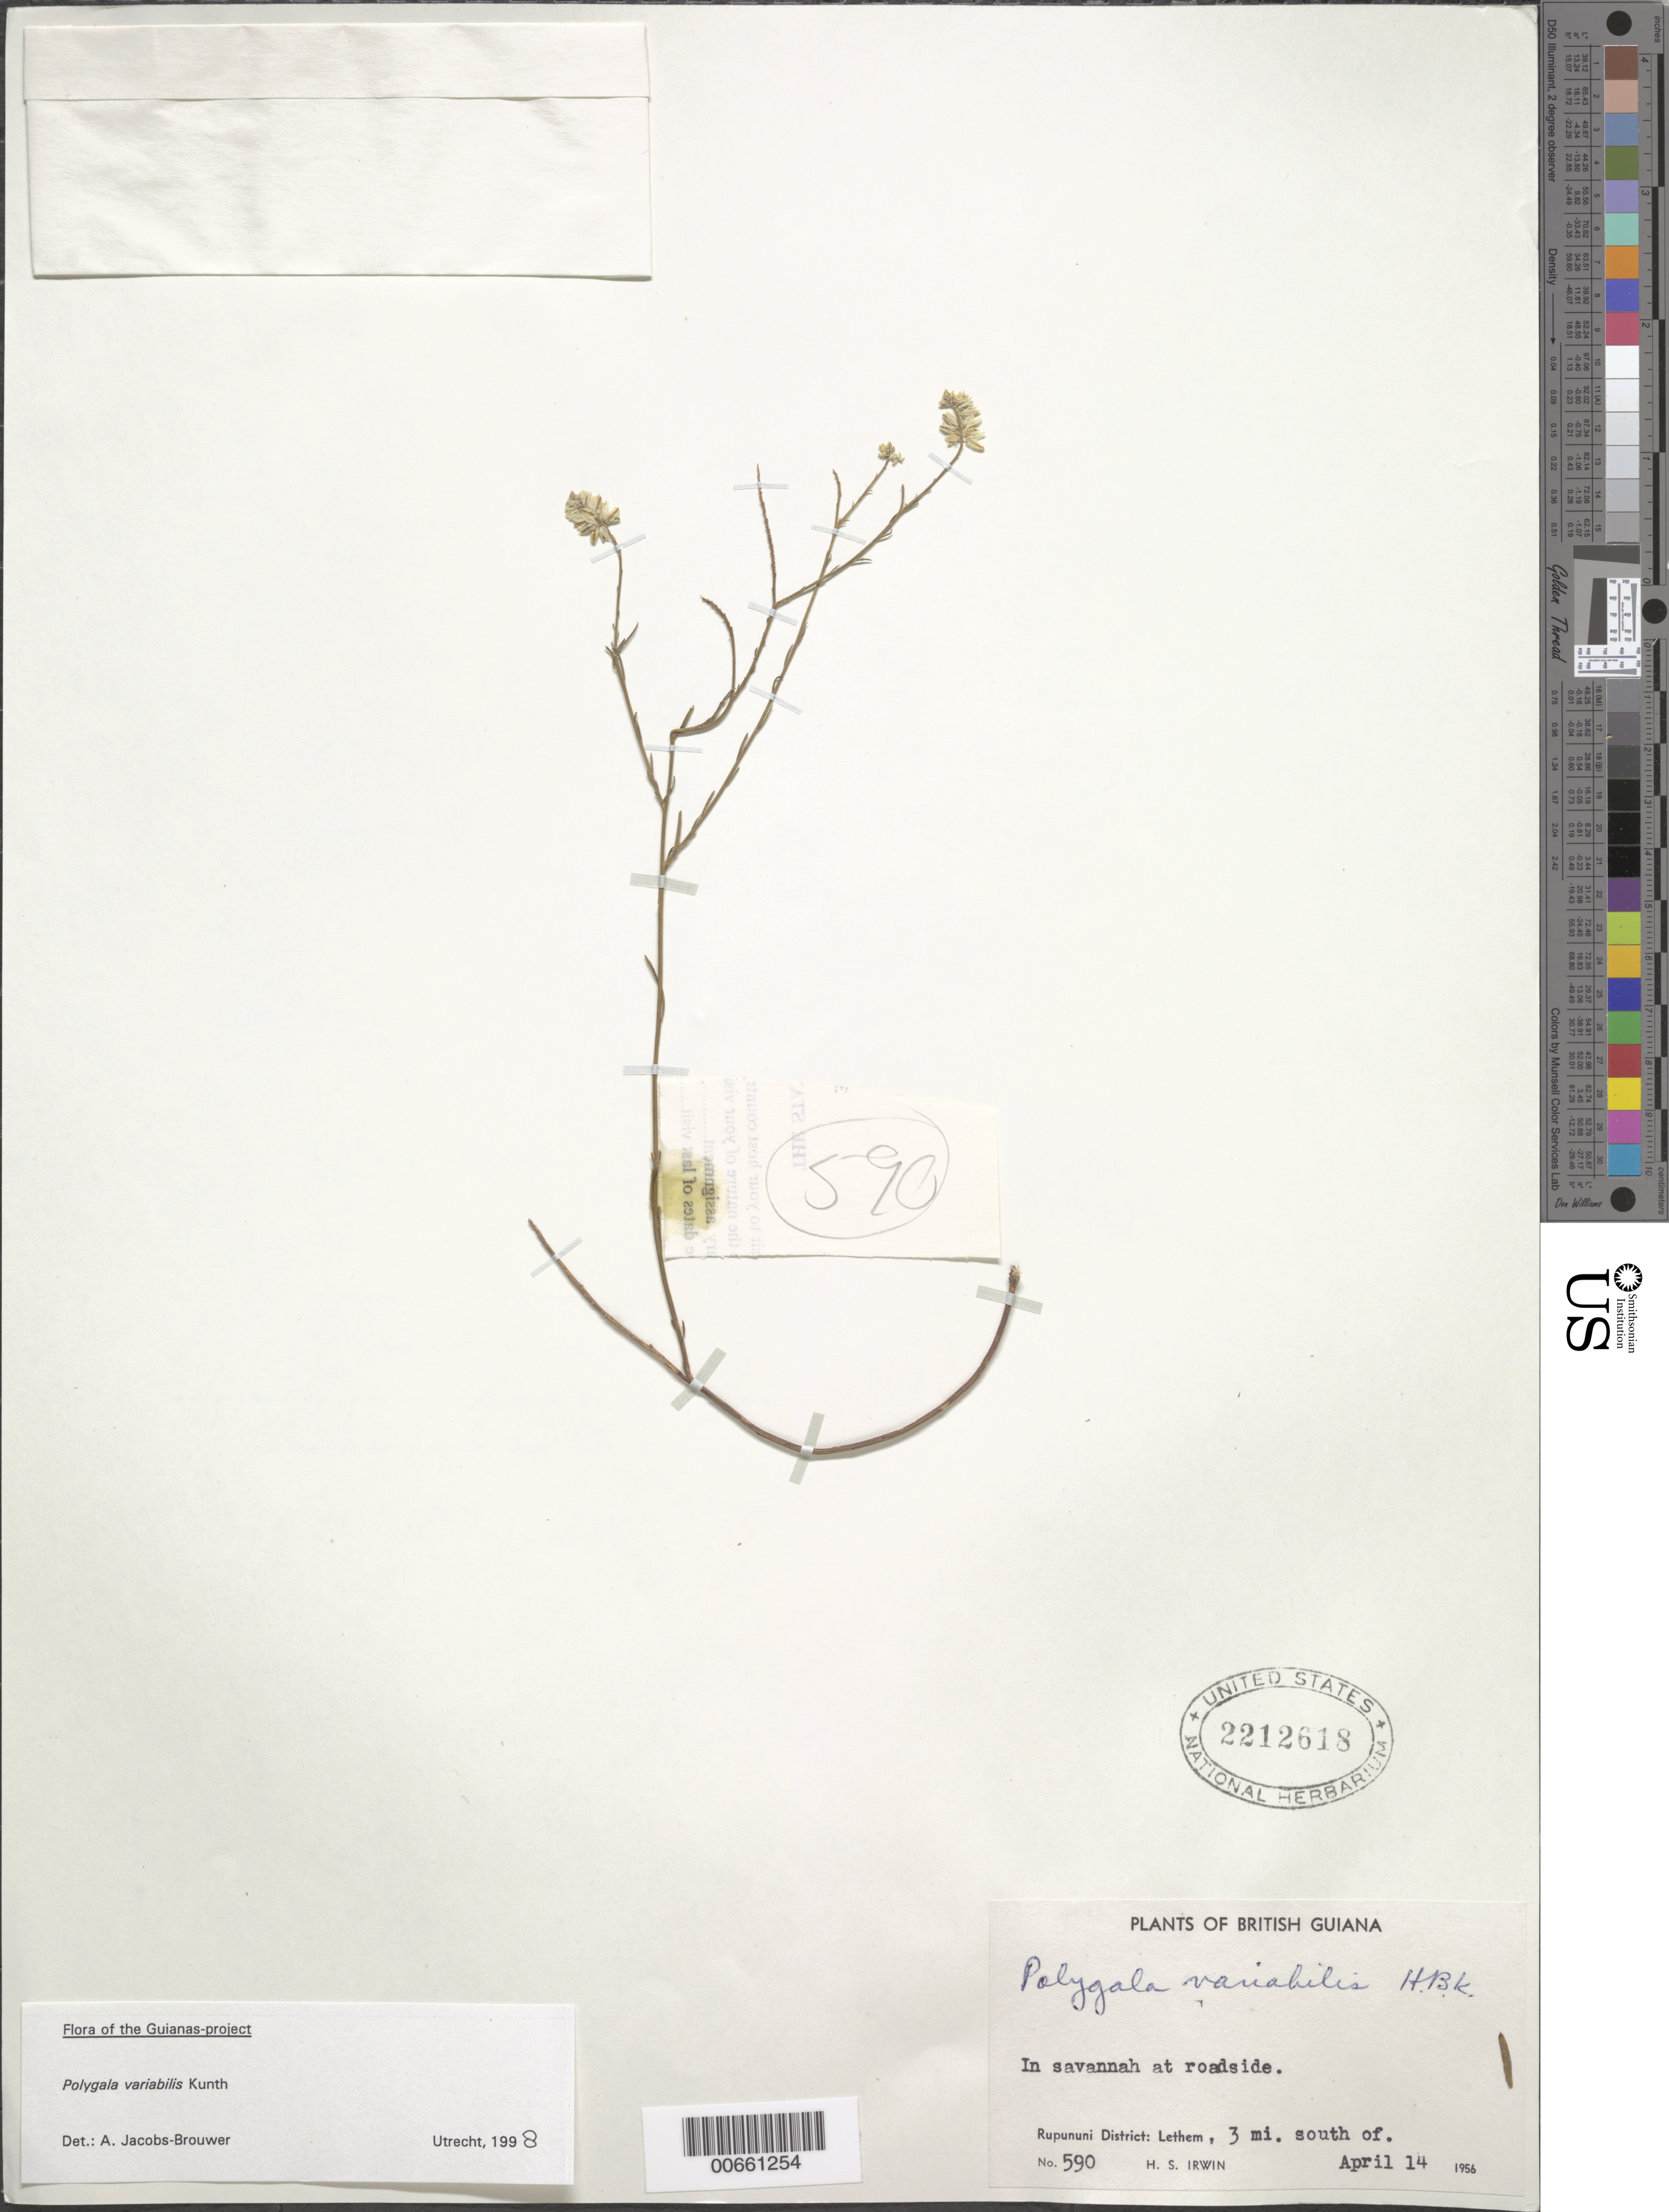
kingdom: Plantae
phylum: Tracheophyta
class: Magnoliopsida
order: Fabales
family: Polygalaceae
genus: Polygala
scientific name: Polygala variabilis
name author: Kunth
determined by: Jacobs-Brouwer, A.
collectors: H. Irwin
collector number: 590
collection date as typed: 14-Apr-56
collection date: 1956-04-14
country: Guyana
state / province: U. Takutu-U. Essequibo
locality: Rupununi Dist., 3 mi. S of Lethem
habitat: Savanna at roadside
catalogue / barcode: US 2212618